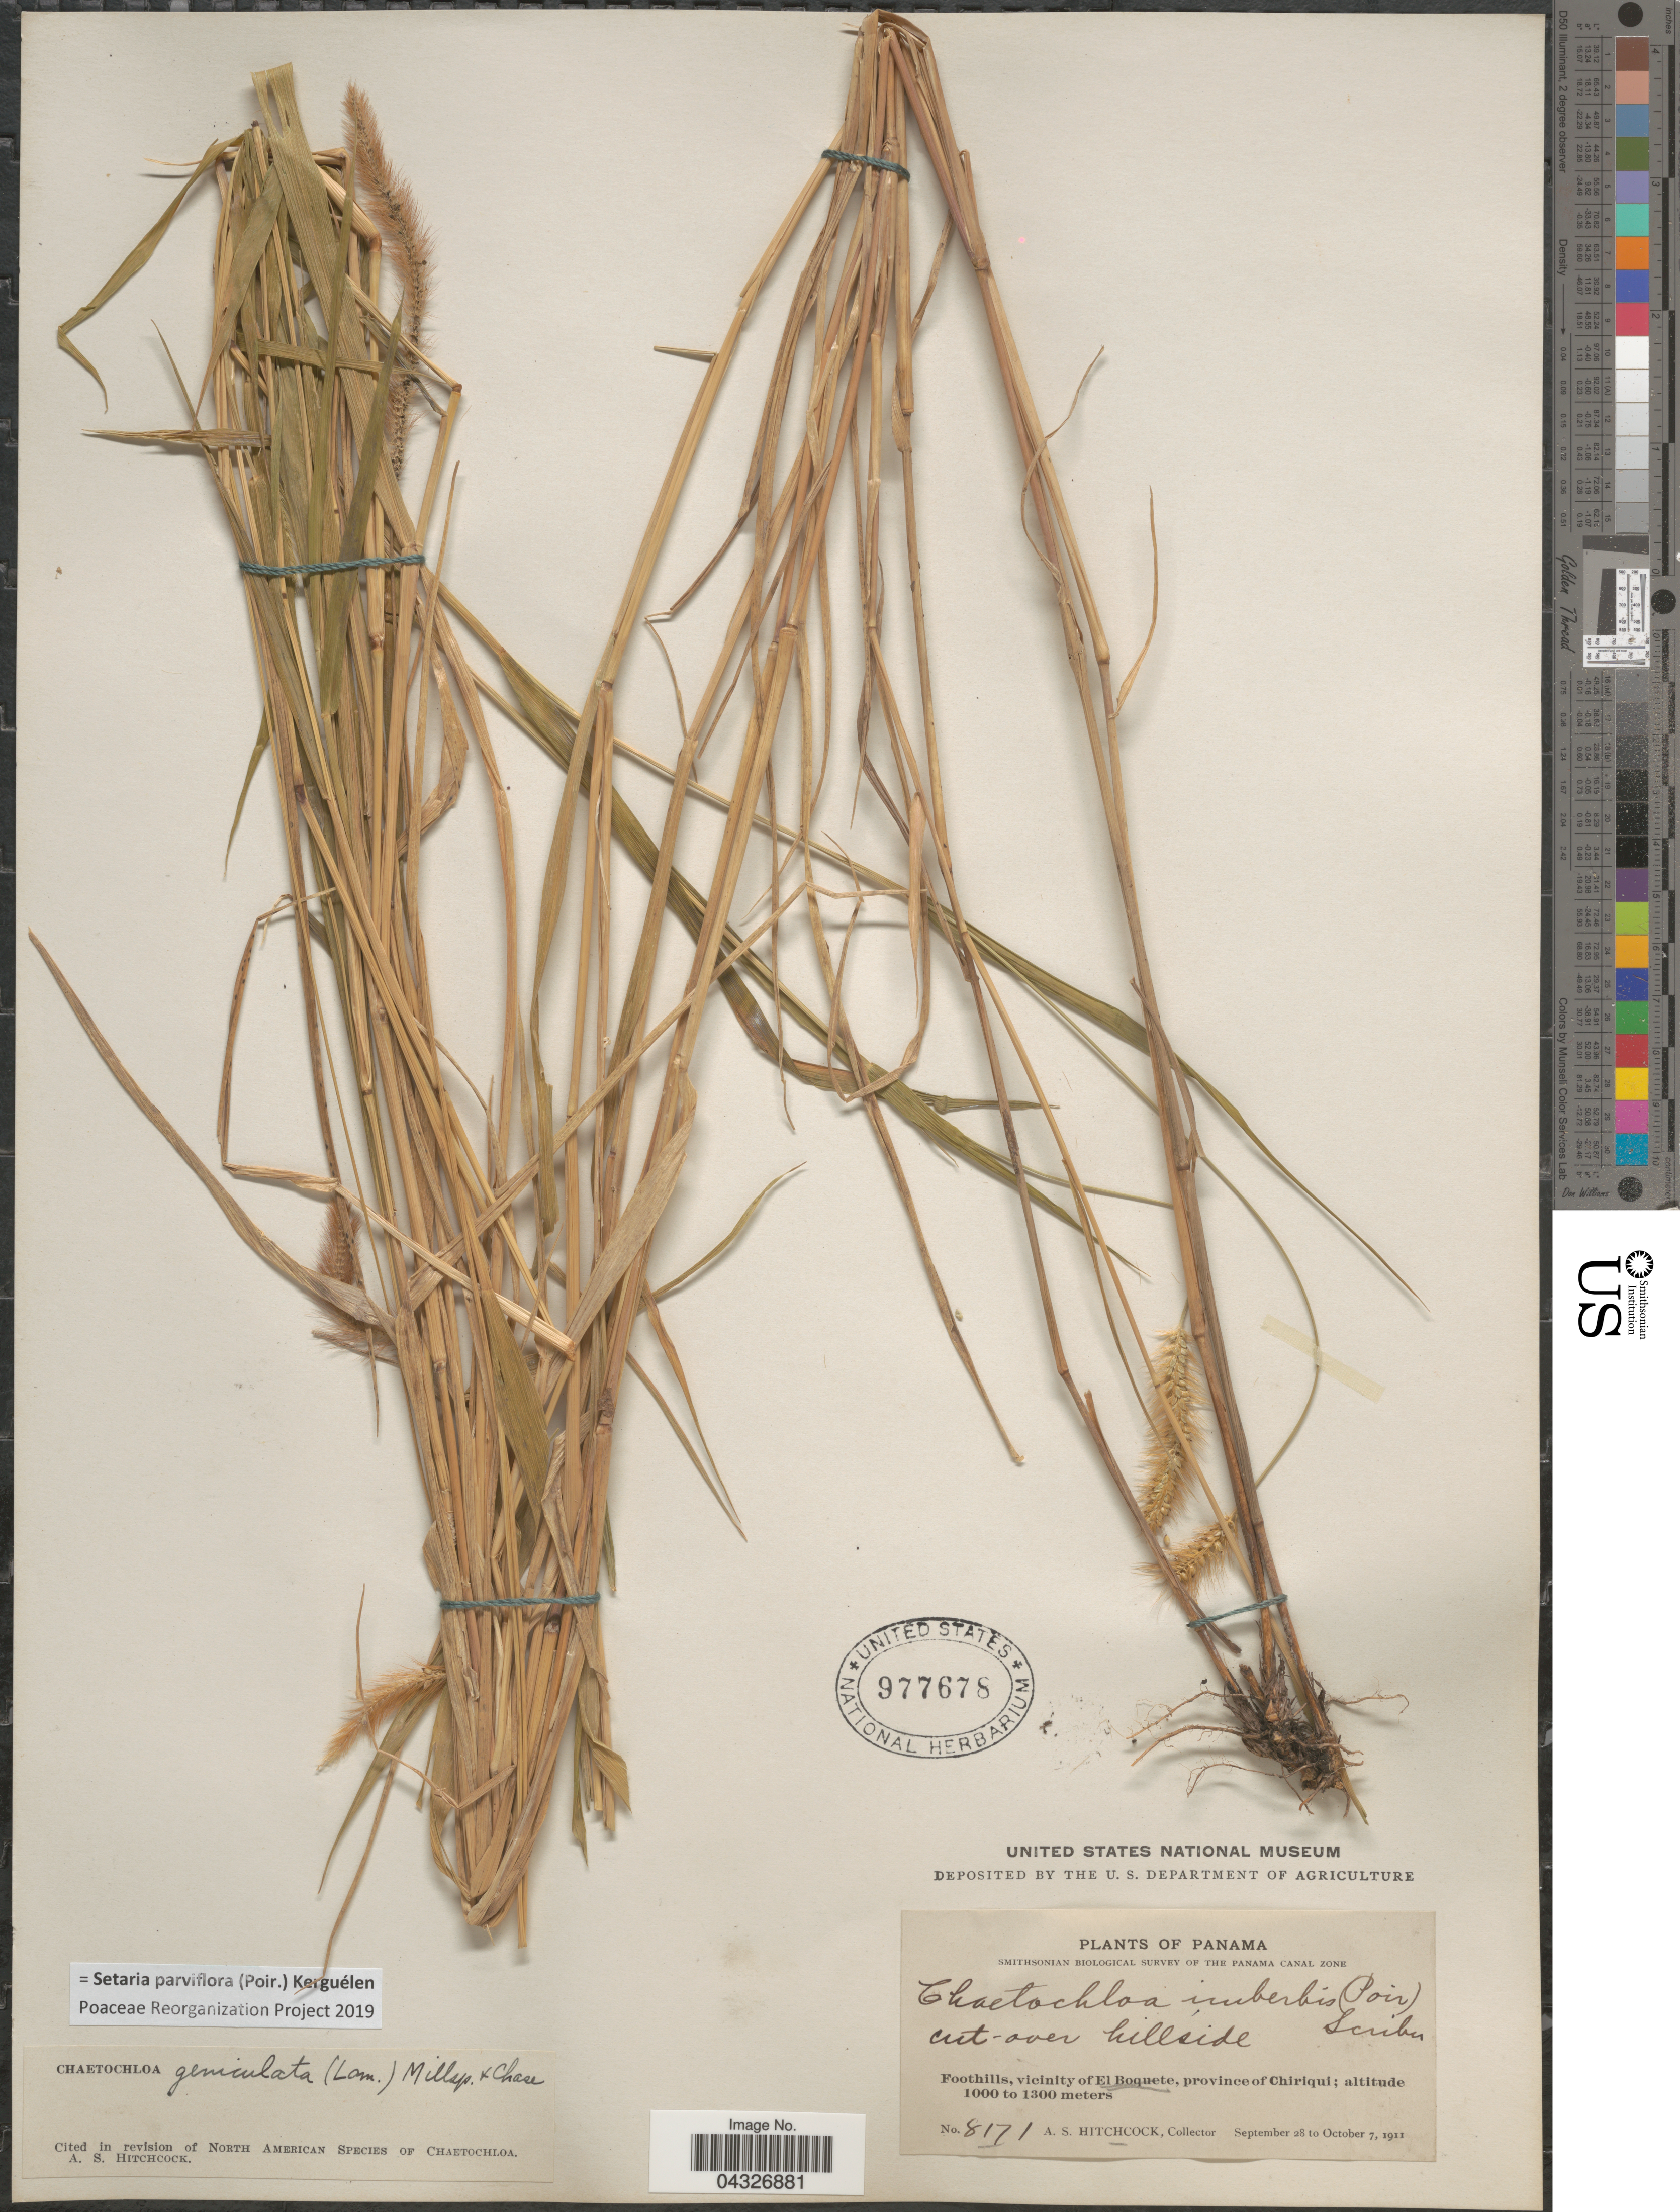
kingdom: Plantae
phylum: Tracheophyta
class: Liliopsida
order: Poales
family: Poaceae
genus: Setaria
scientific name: Setaria parviflora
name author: (Poir.) Kerguélen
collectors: A. S. Hitchcock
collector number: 8171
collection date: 1911-09-28/1911-10-07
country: Panama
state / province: Chiriqui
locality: Smithsonian Biological Survey of the Panama Canal Zone. Foothills, vicinity of El Boquete.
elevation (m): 1000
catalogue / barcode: US 977678